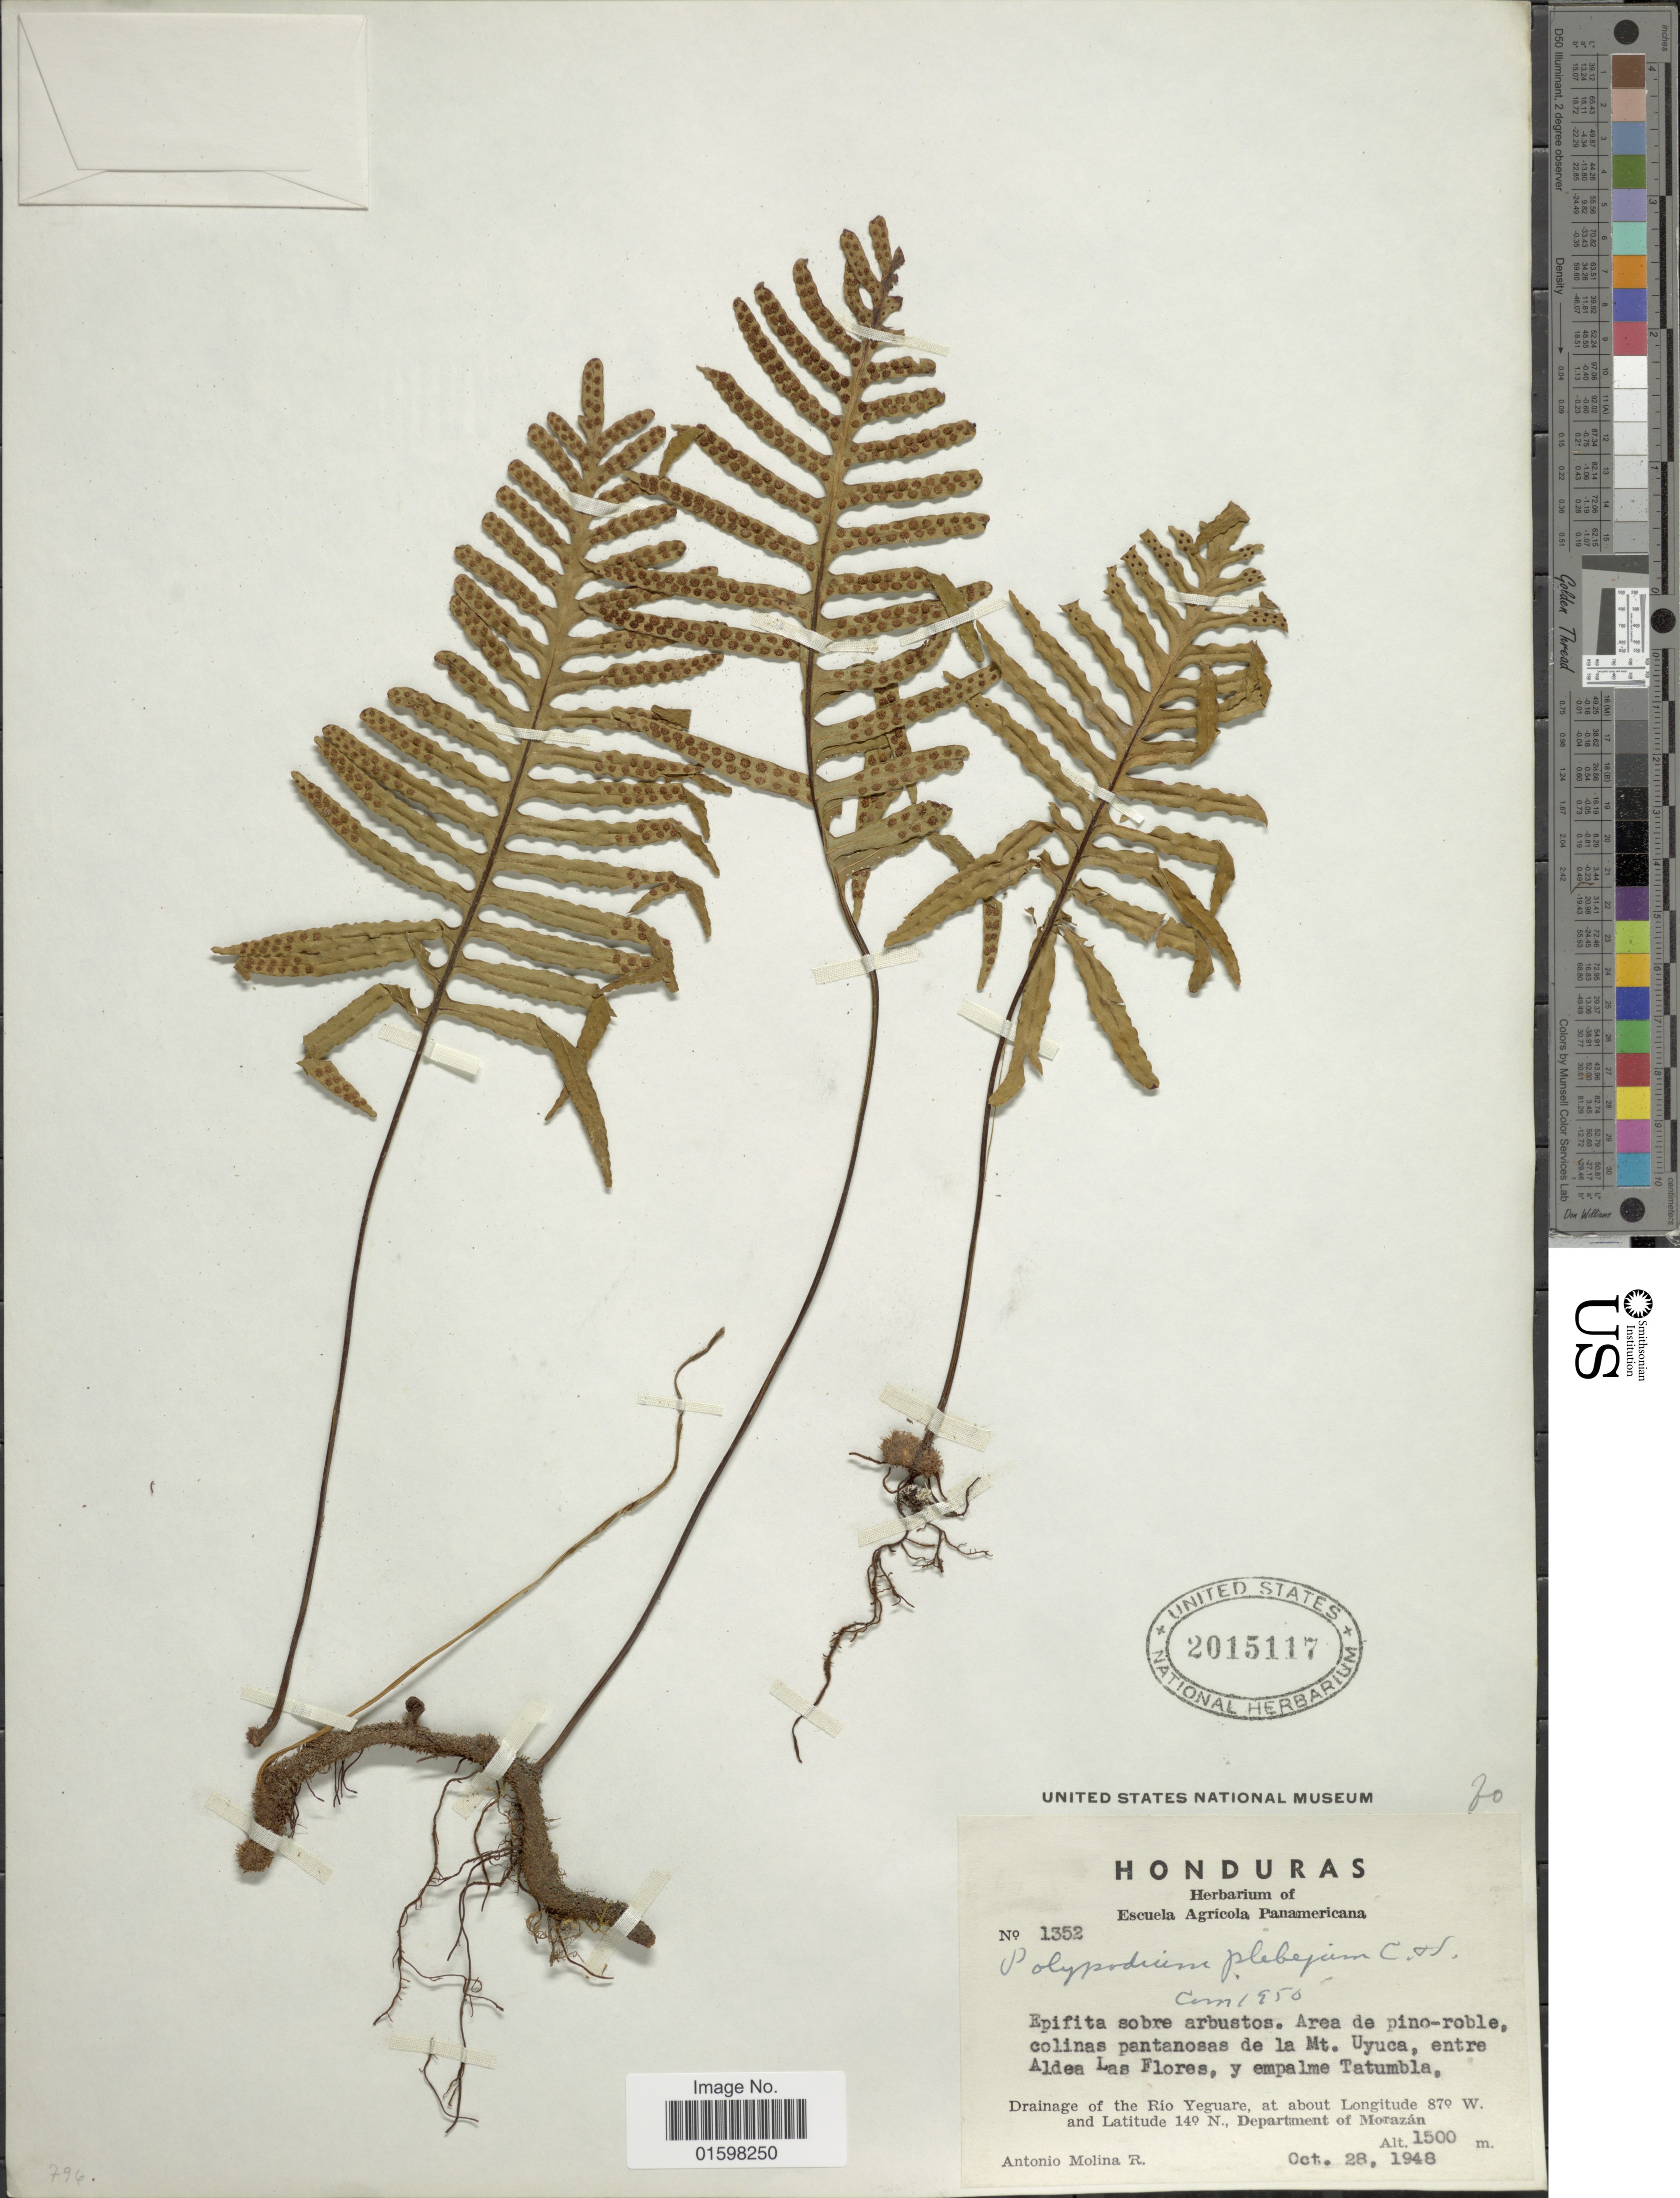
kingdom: Plantae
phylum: Tracheophyta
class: Polypodiopsida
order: Polypodiales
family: Polypodiaceae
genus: Pleopeltis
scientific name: Pleopeltis plebeia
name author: (Schltdl. ex Cham.) A.R. Sm. & Tejero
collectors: A. Molina R.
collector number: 1352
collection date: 1948-10-28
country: Honduras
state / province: Fco. Morazán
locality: Drainage of the Rio Yeguare, Department of Morazon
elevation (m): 1500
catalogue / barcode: US 2015117